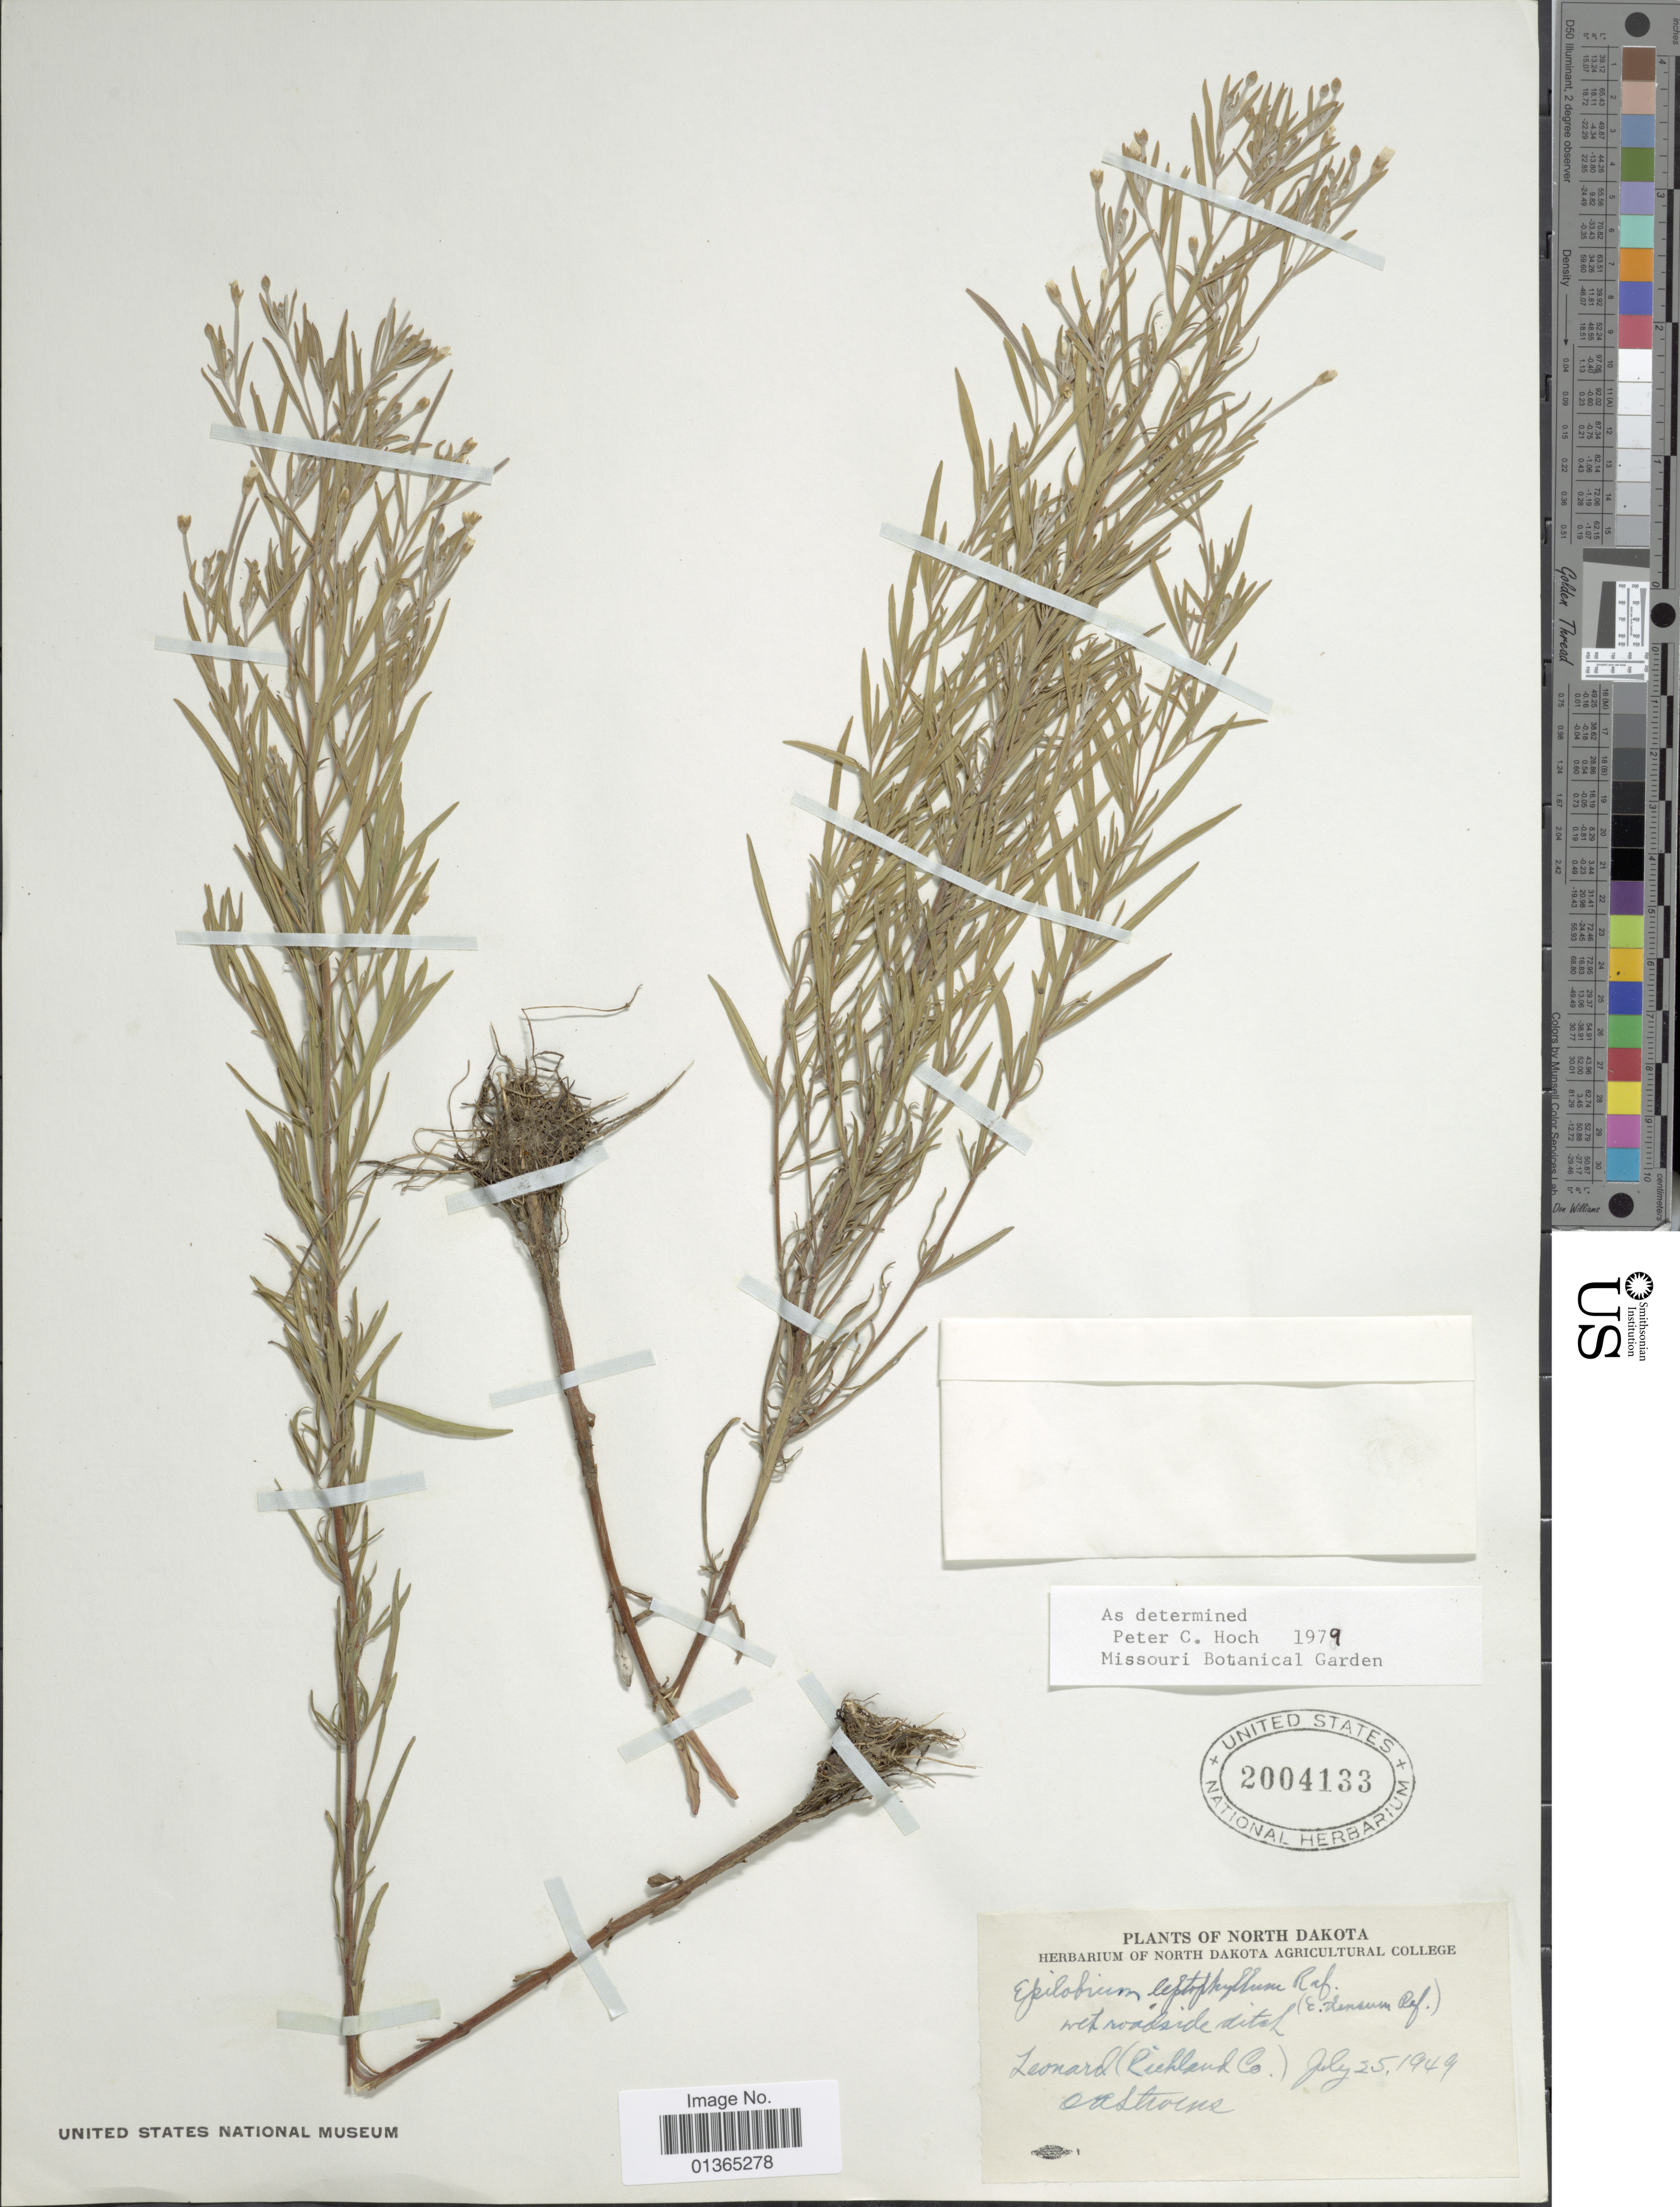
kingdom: Plantae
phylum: Tracheophyta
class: Magnoliopsida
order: Myrtales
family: Onagraceae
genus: Epilobium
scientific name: Epilobium leptophyllum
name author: Raf.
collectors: O. A. Stevens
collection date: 1949-07-25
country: United States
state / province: North Dakota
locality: Leonard (Richland Co.).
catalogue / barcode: US 2004133